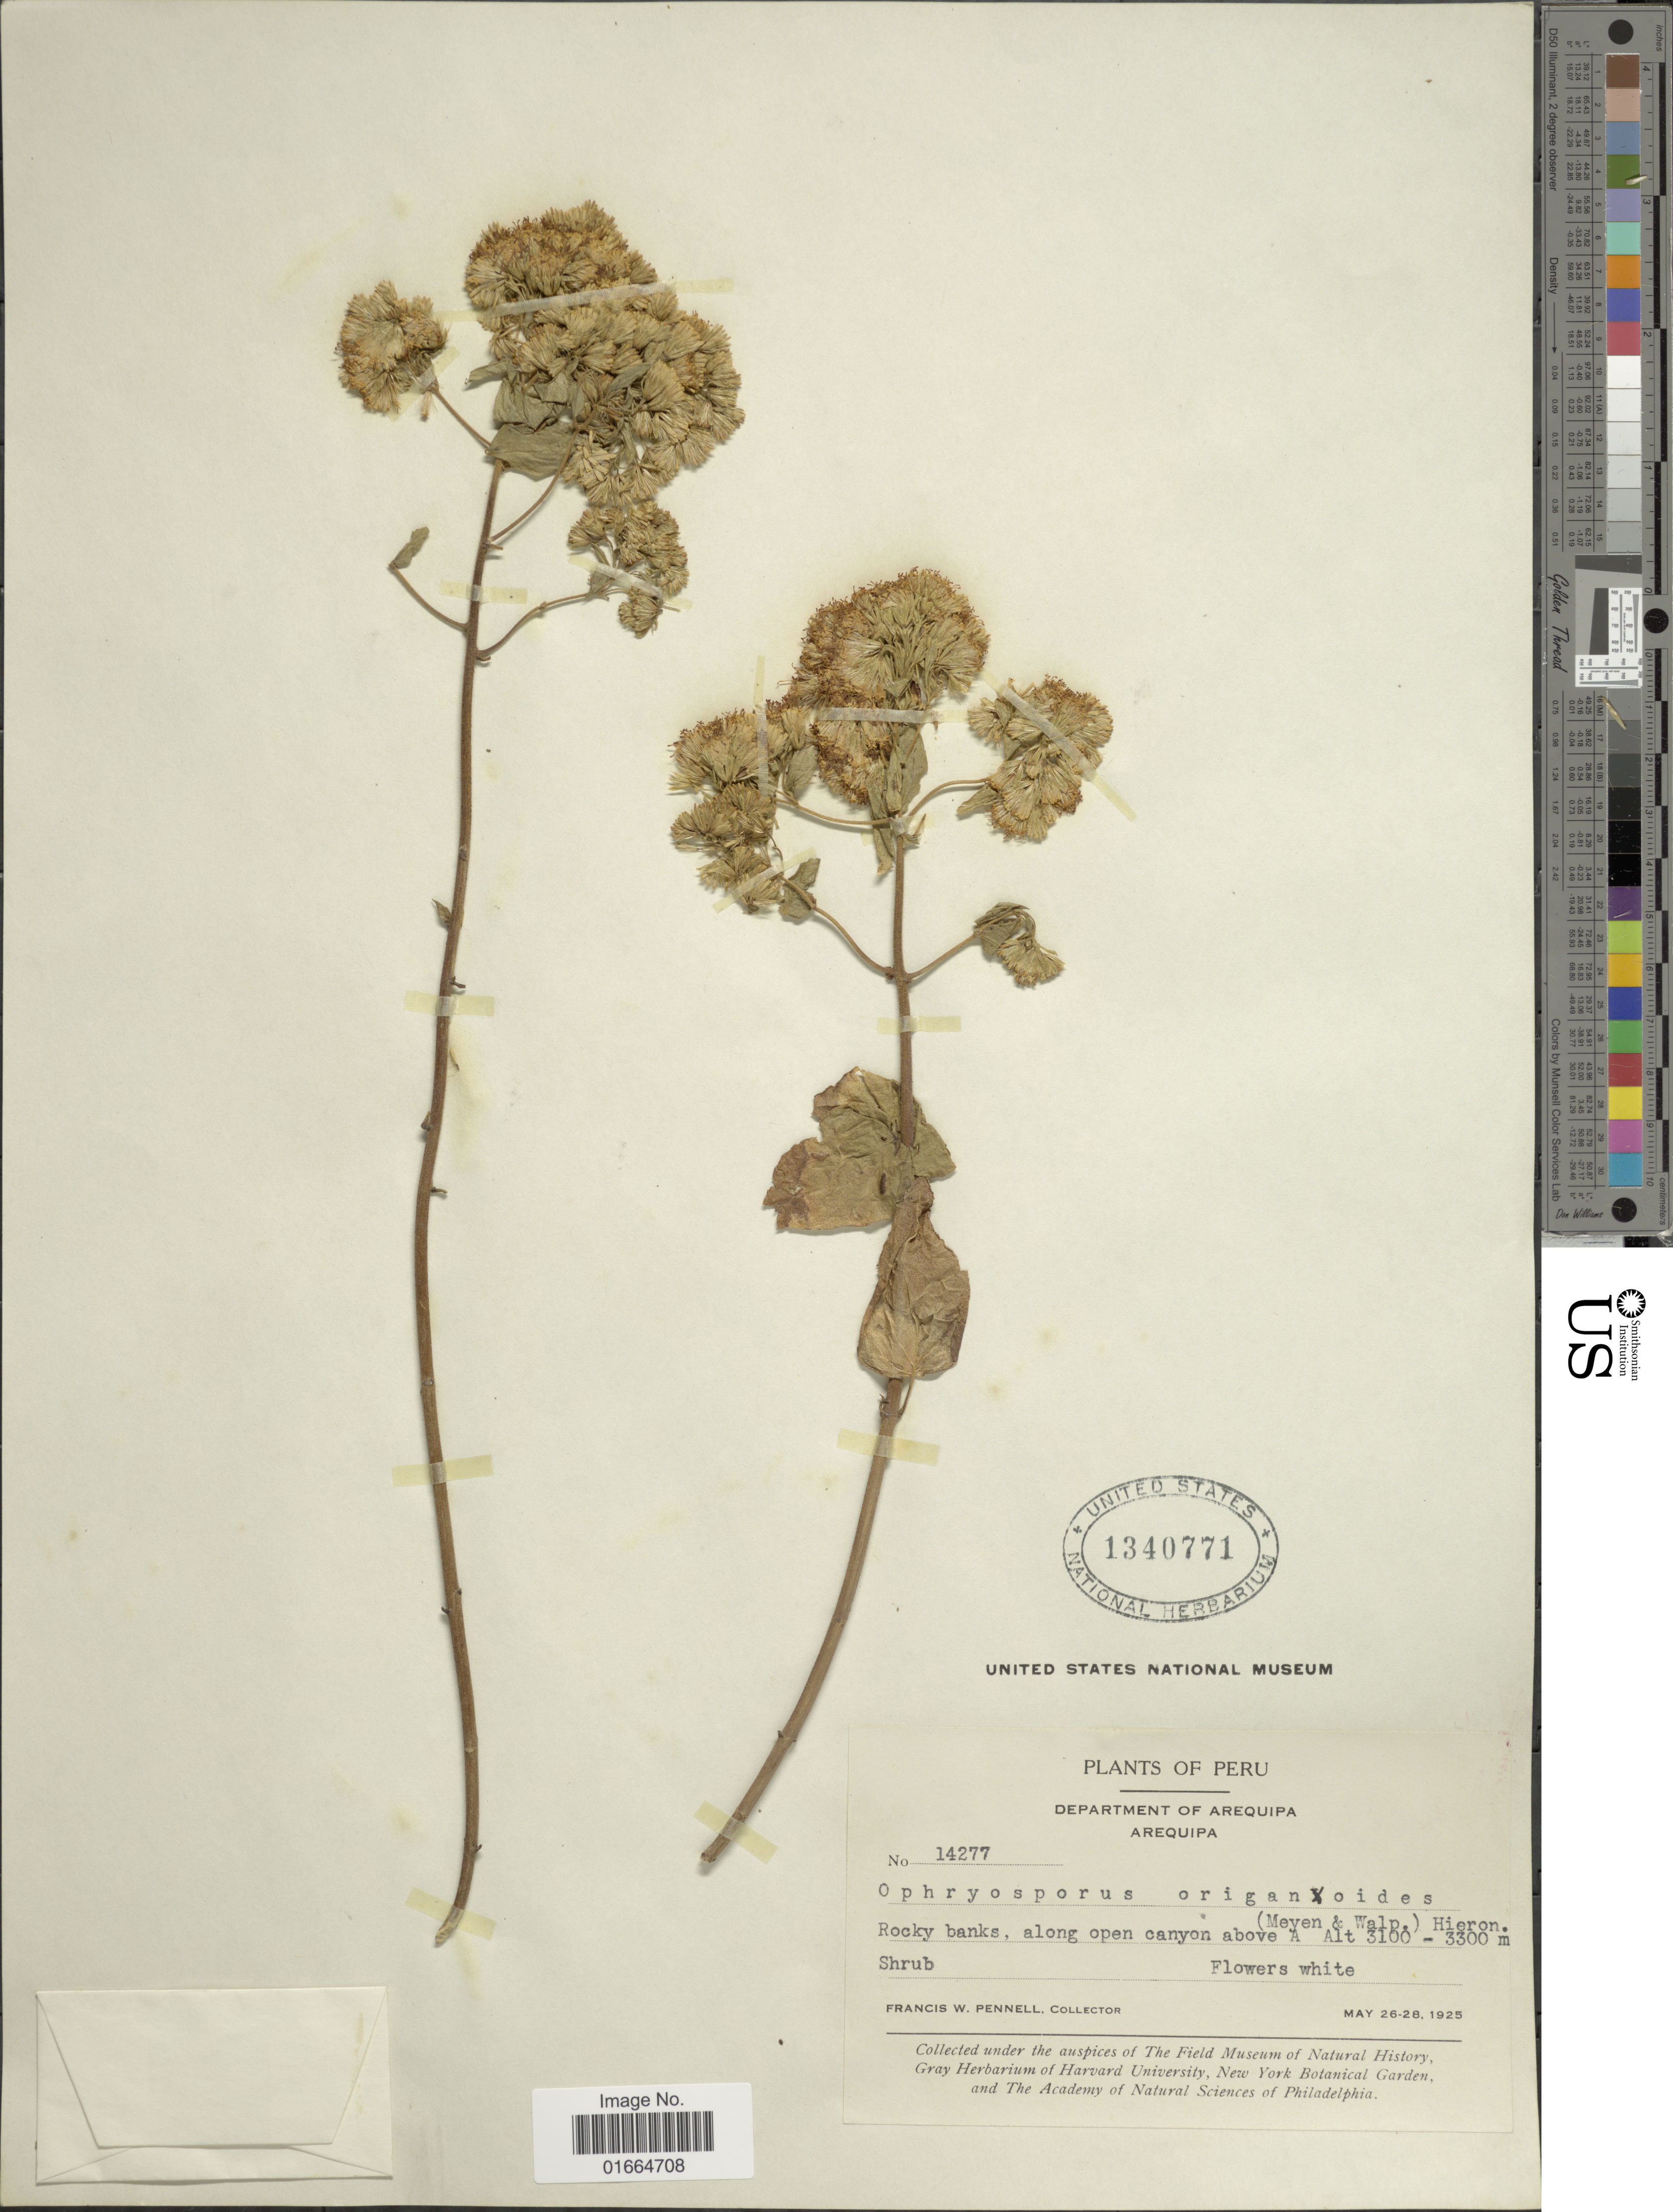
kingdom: Plantae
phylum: Tracheophyta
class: Magnoliopsida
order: Asterales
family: Asteraceae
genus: Ophryosporus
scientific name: Ophryosporus heptanthus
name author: (Sch. Bip. ex Wedd.) R.M. King & H. Rob.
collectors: F. W. Pennell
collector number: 14277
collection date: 1925-05-26/1925-05-28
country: Peru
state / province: Arequipa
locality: Department of Arequipa, along open canyon above A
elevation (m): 3100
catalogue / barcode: US 1340771